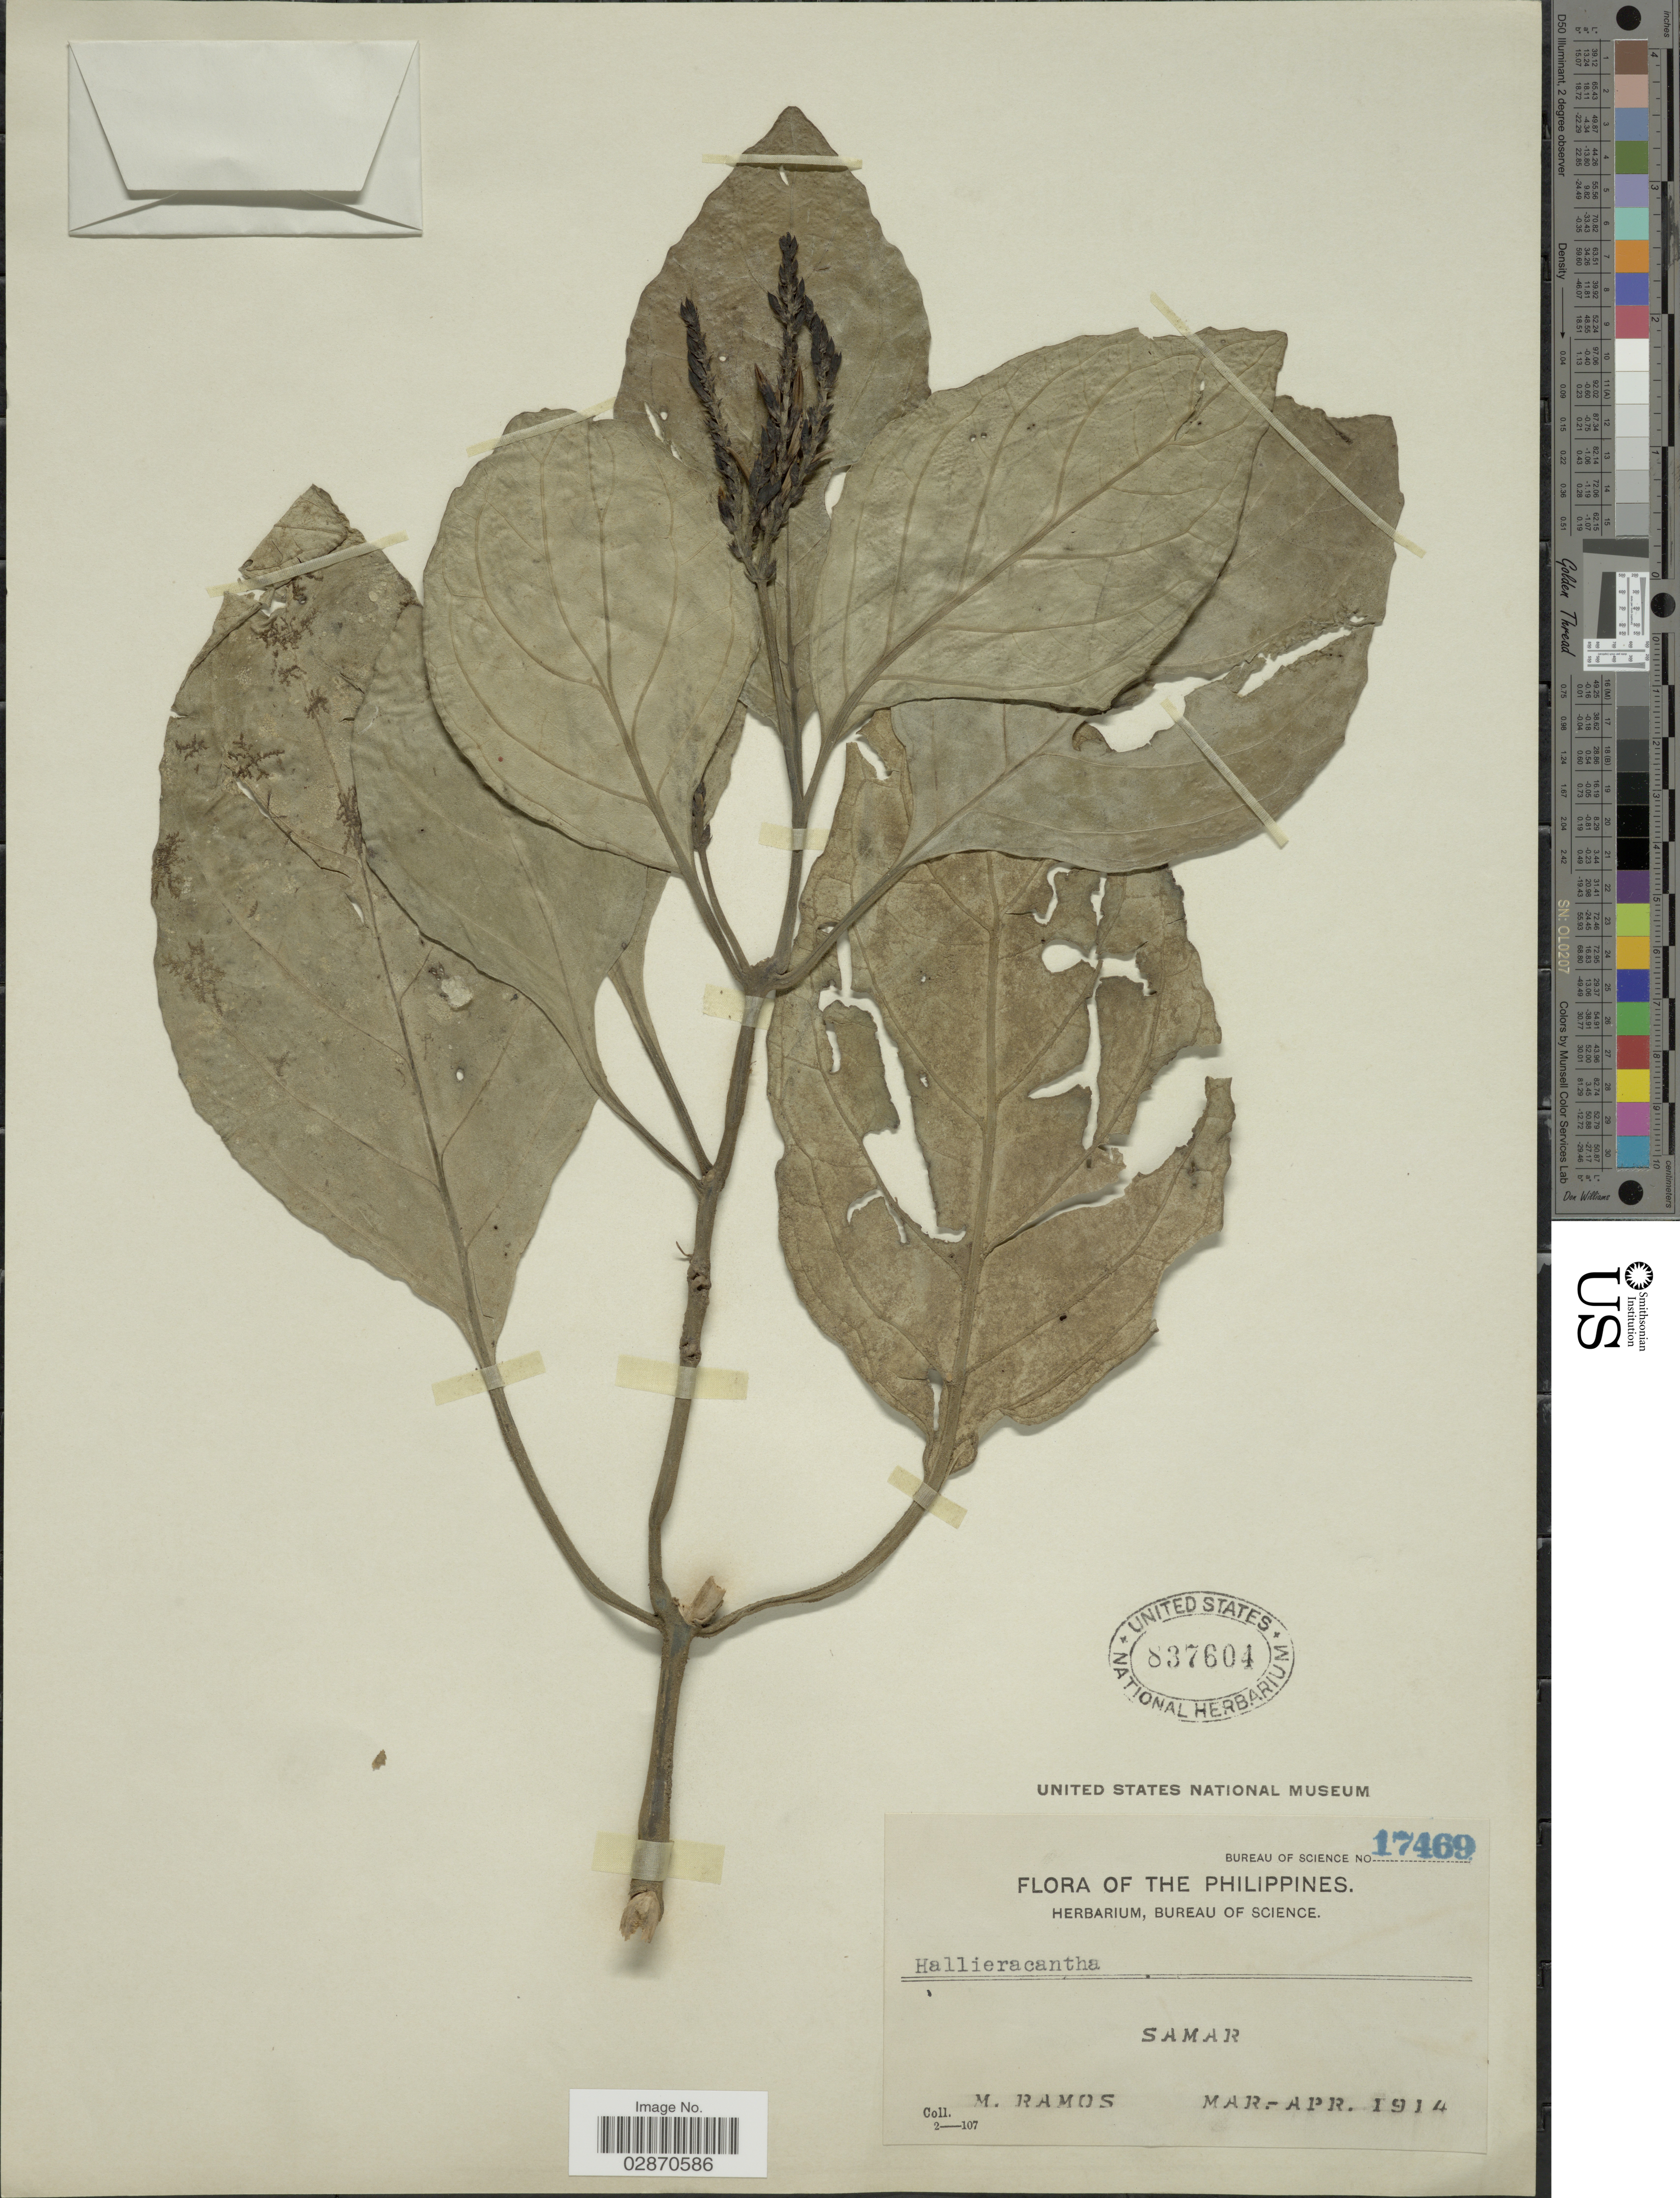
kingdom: Plantae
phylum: Tracheophyta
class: Magnoliopsida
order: Lamiales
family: Acanthaceae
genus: Hallieracantha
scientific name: Hallieracantha sp.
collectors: M. Ramos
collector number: Bureau of Science 17469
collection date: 1914-03/1914-04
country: Philippines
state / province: Eastern Visayas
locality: Samar.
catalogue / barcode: US 837604